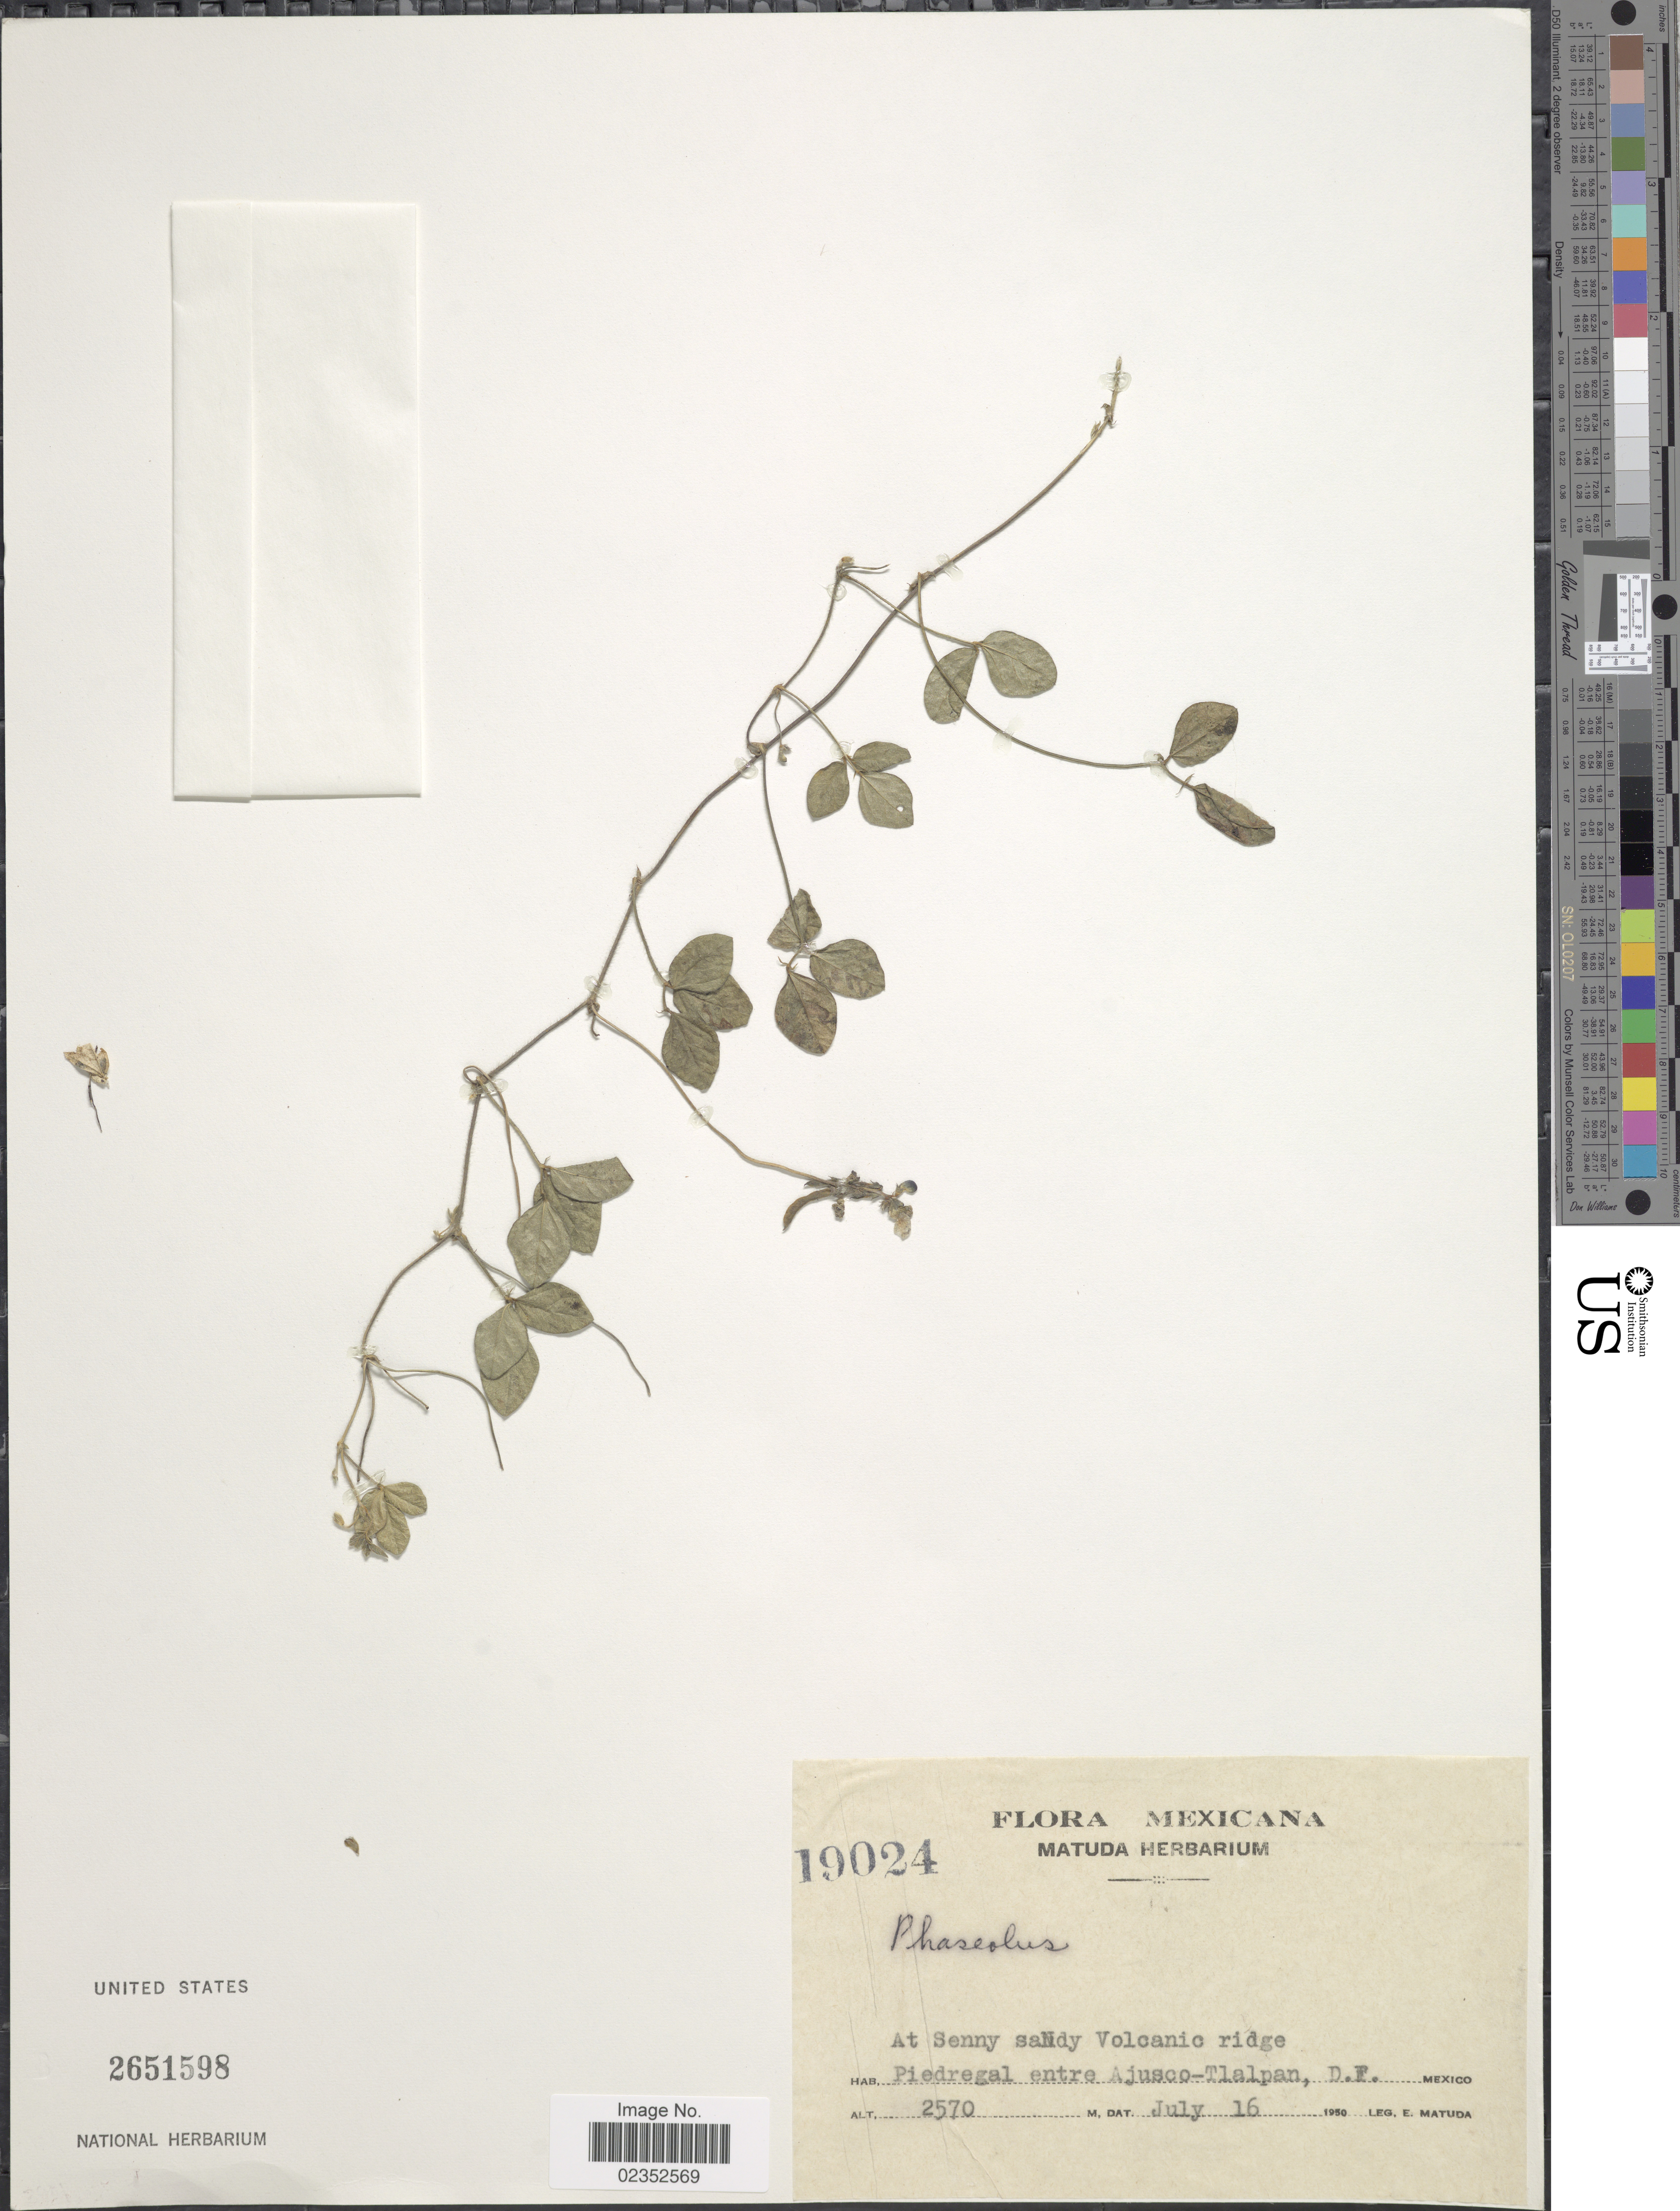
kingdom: Plantae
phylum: Tracheophyta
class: Magnoliopsida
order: Fabales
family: Fabaceae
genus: Macroptilium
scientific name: Macroptilium gibbosifolium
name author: (Ortega) A. Delgado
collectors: E. Matuda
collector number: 19024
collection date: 1950-07-16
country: Mexico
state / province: Distrito Federal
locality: At Senny sandy Volcanic ridge, Piedregal entre Ajusco-Tlalpan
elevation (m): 2570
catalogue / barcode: US 2651598